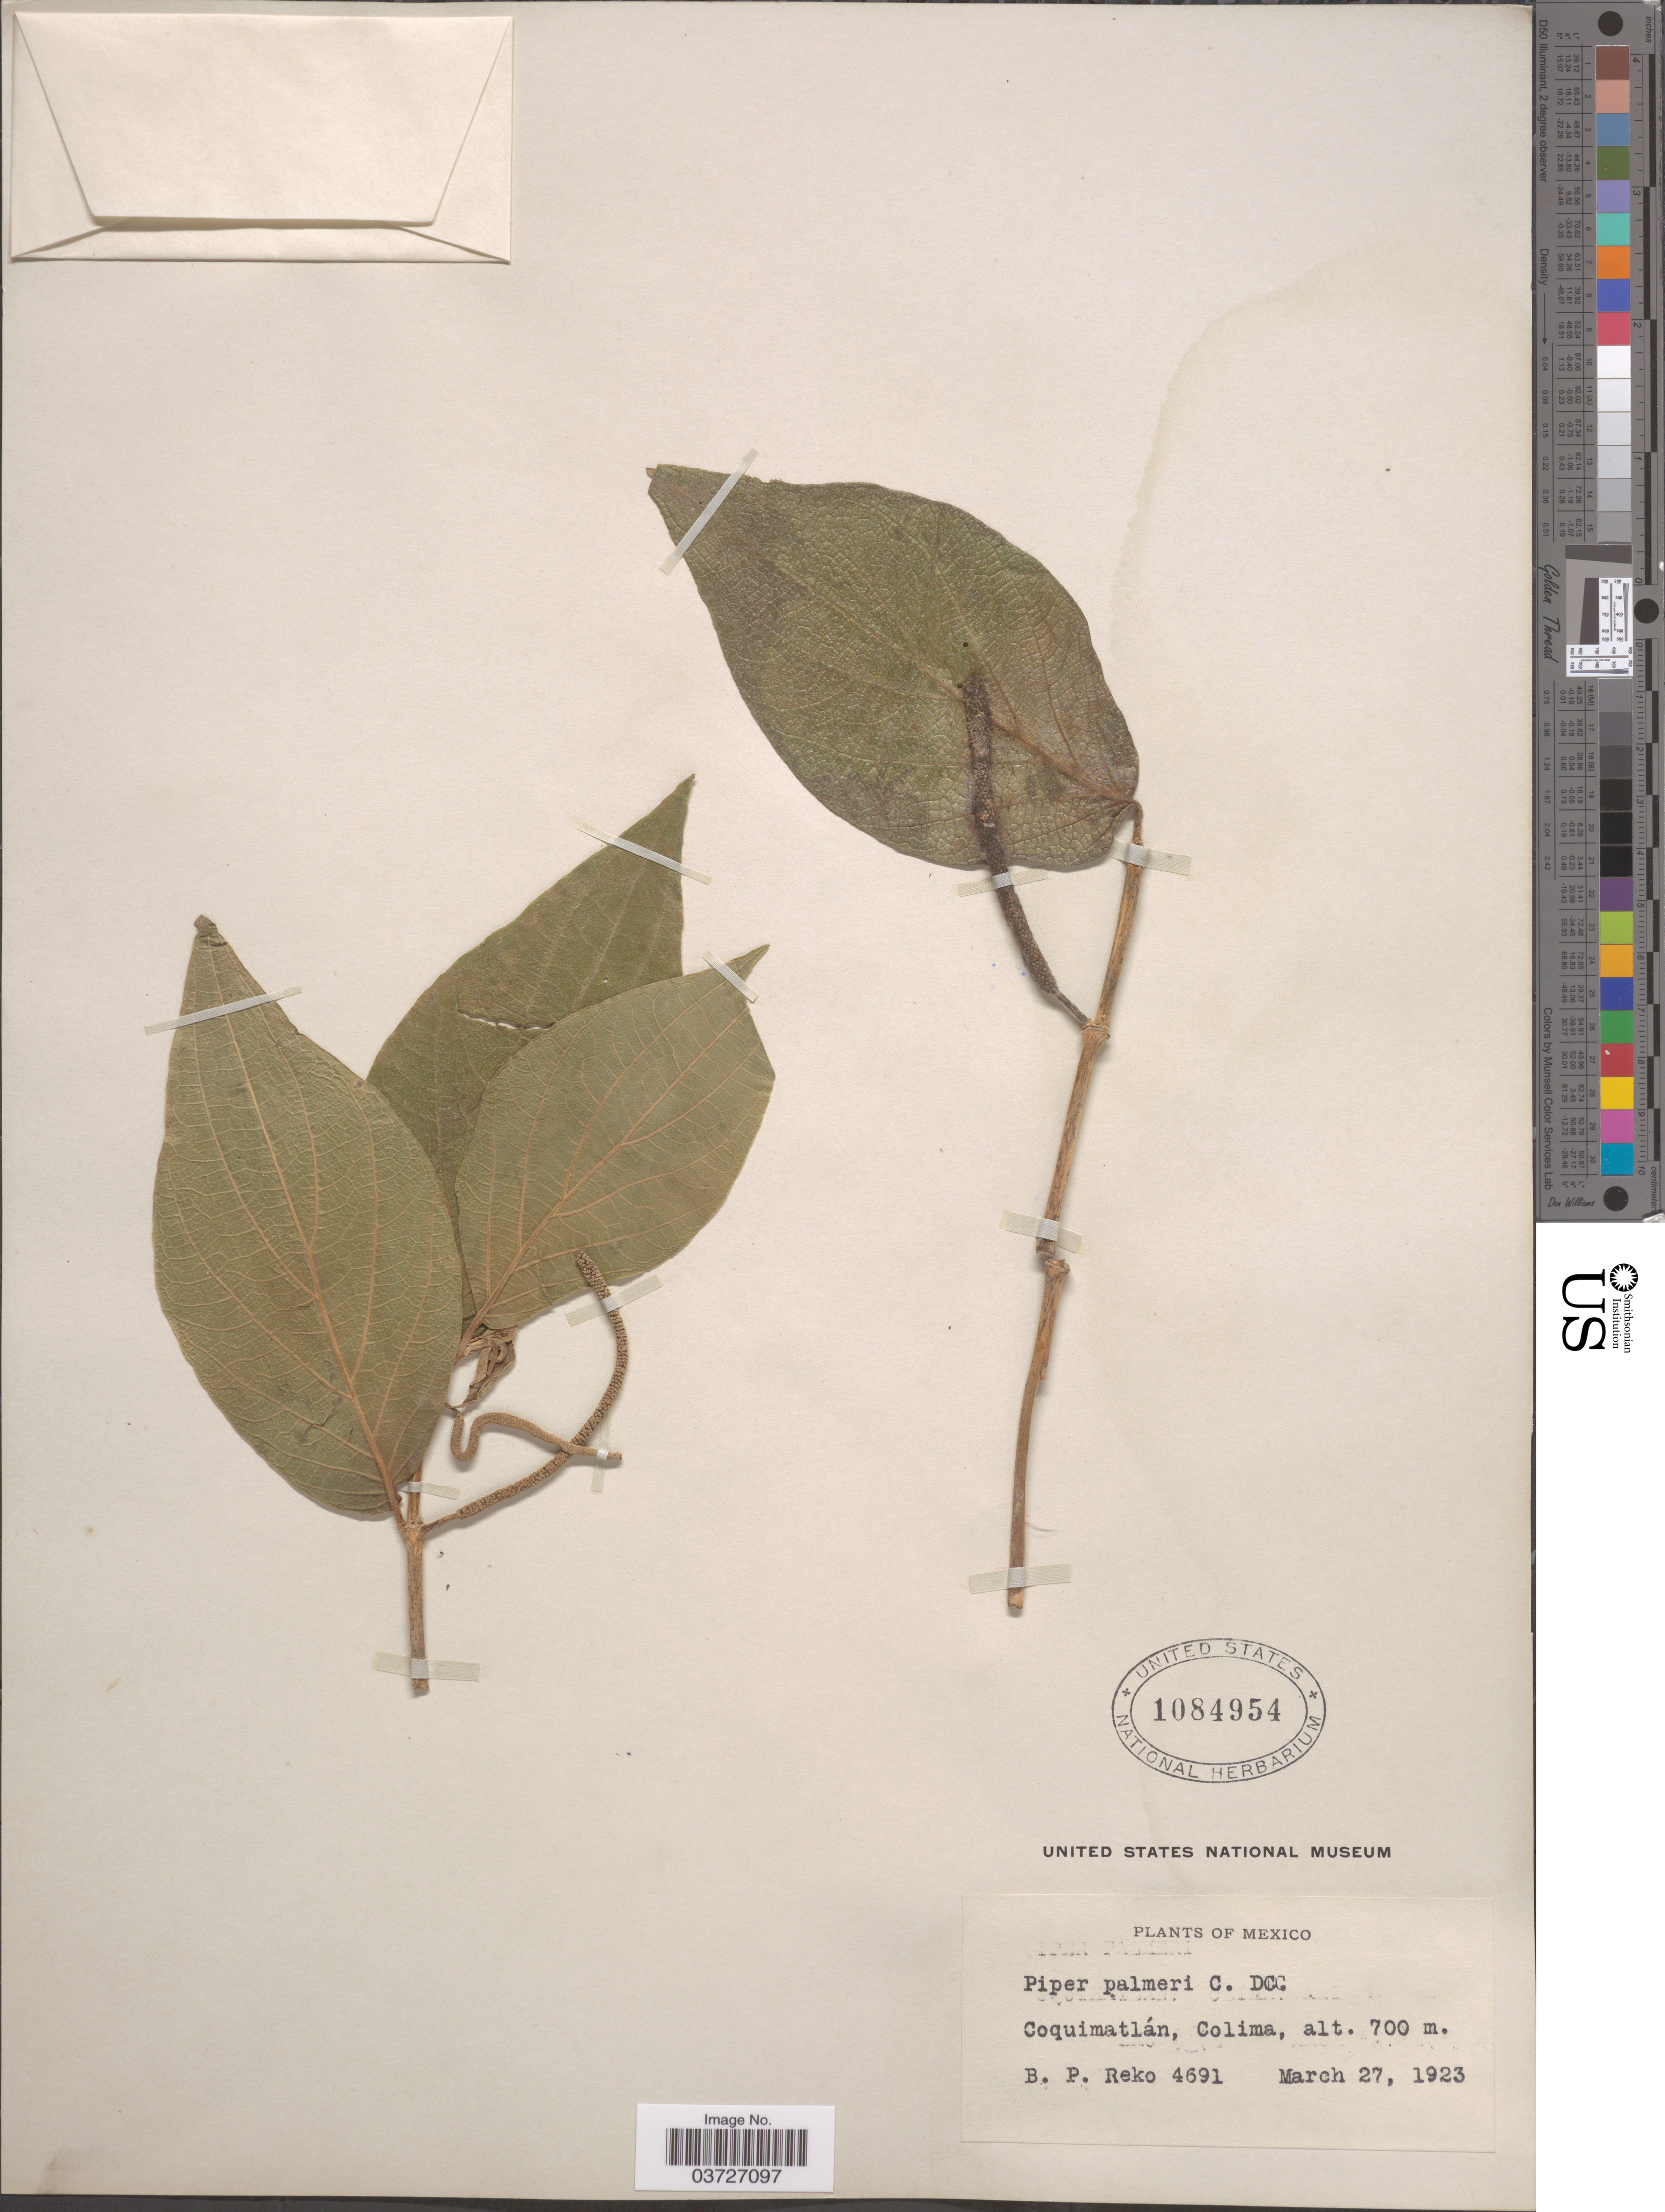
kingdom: Plantae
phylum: Tracheophyta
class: Magnoliopsida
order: Piperales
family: Piperaceae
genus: Piper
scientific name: Piper palmeri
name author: C. DC.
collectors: B. P. Reko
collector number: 4691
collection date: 1923-03-27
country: Mexico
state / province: Colima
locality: Coquimatlán.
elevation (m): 700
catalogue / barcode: US 1084954